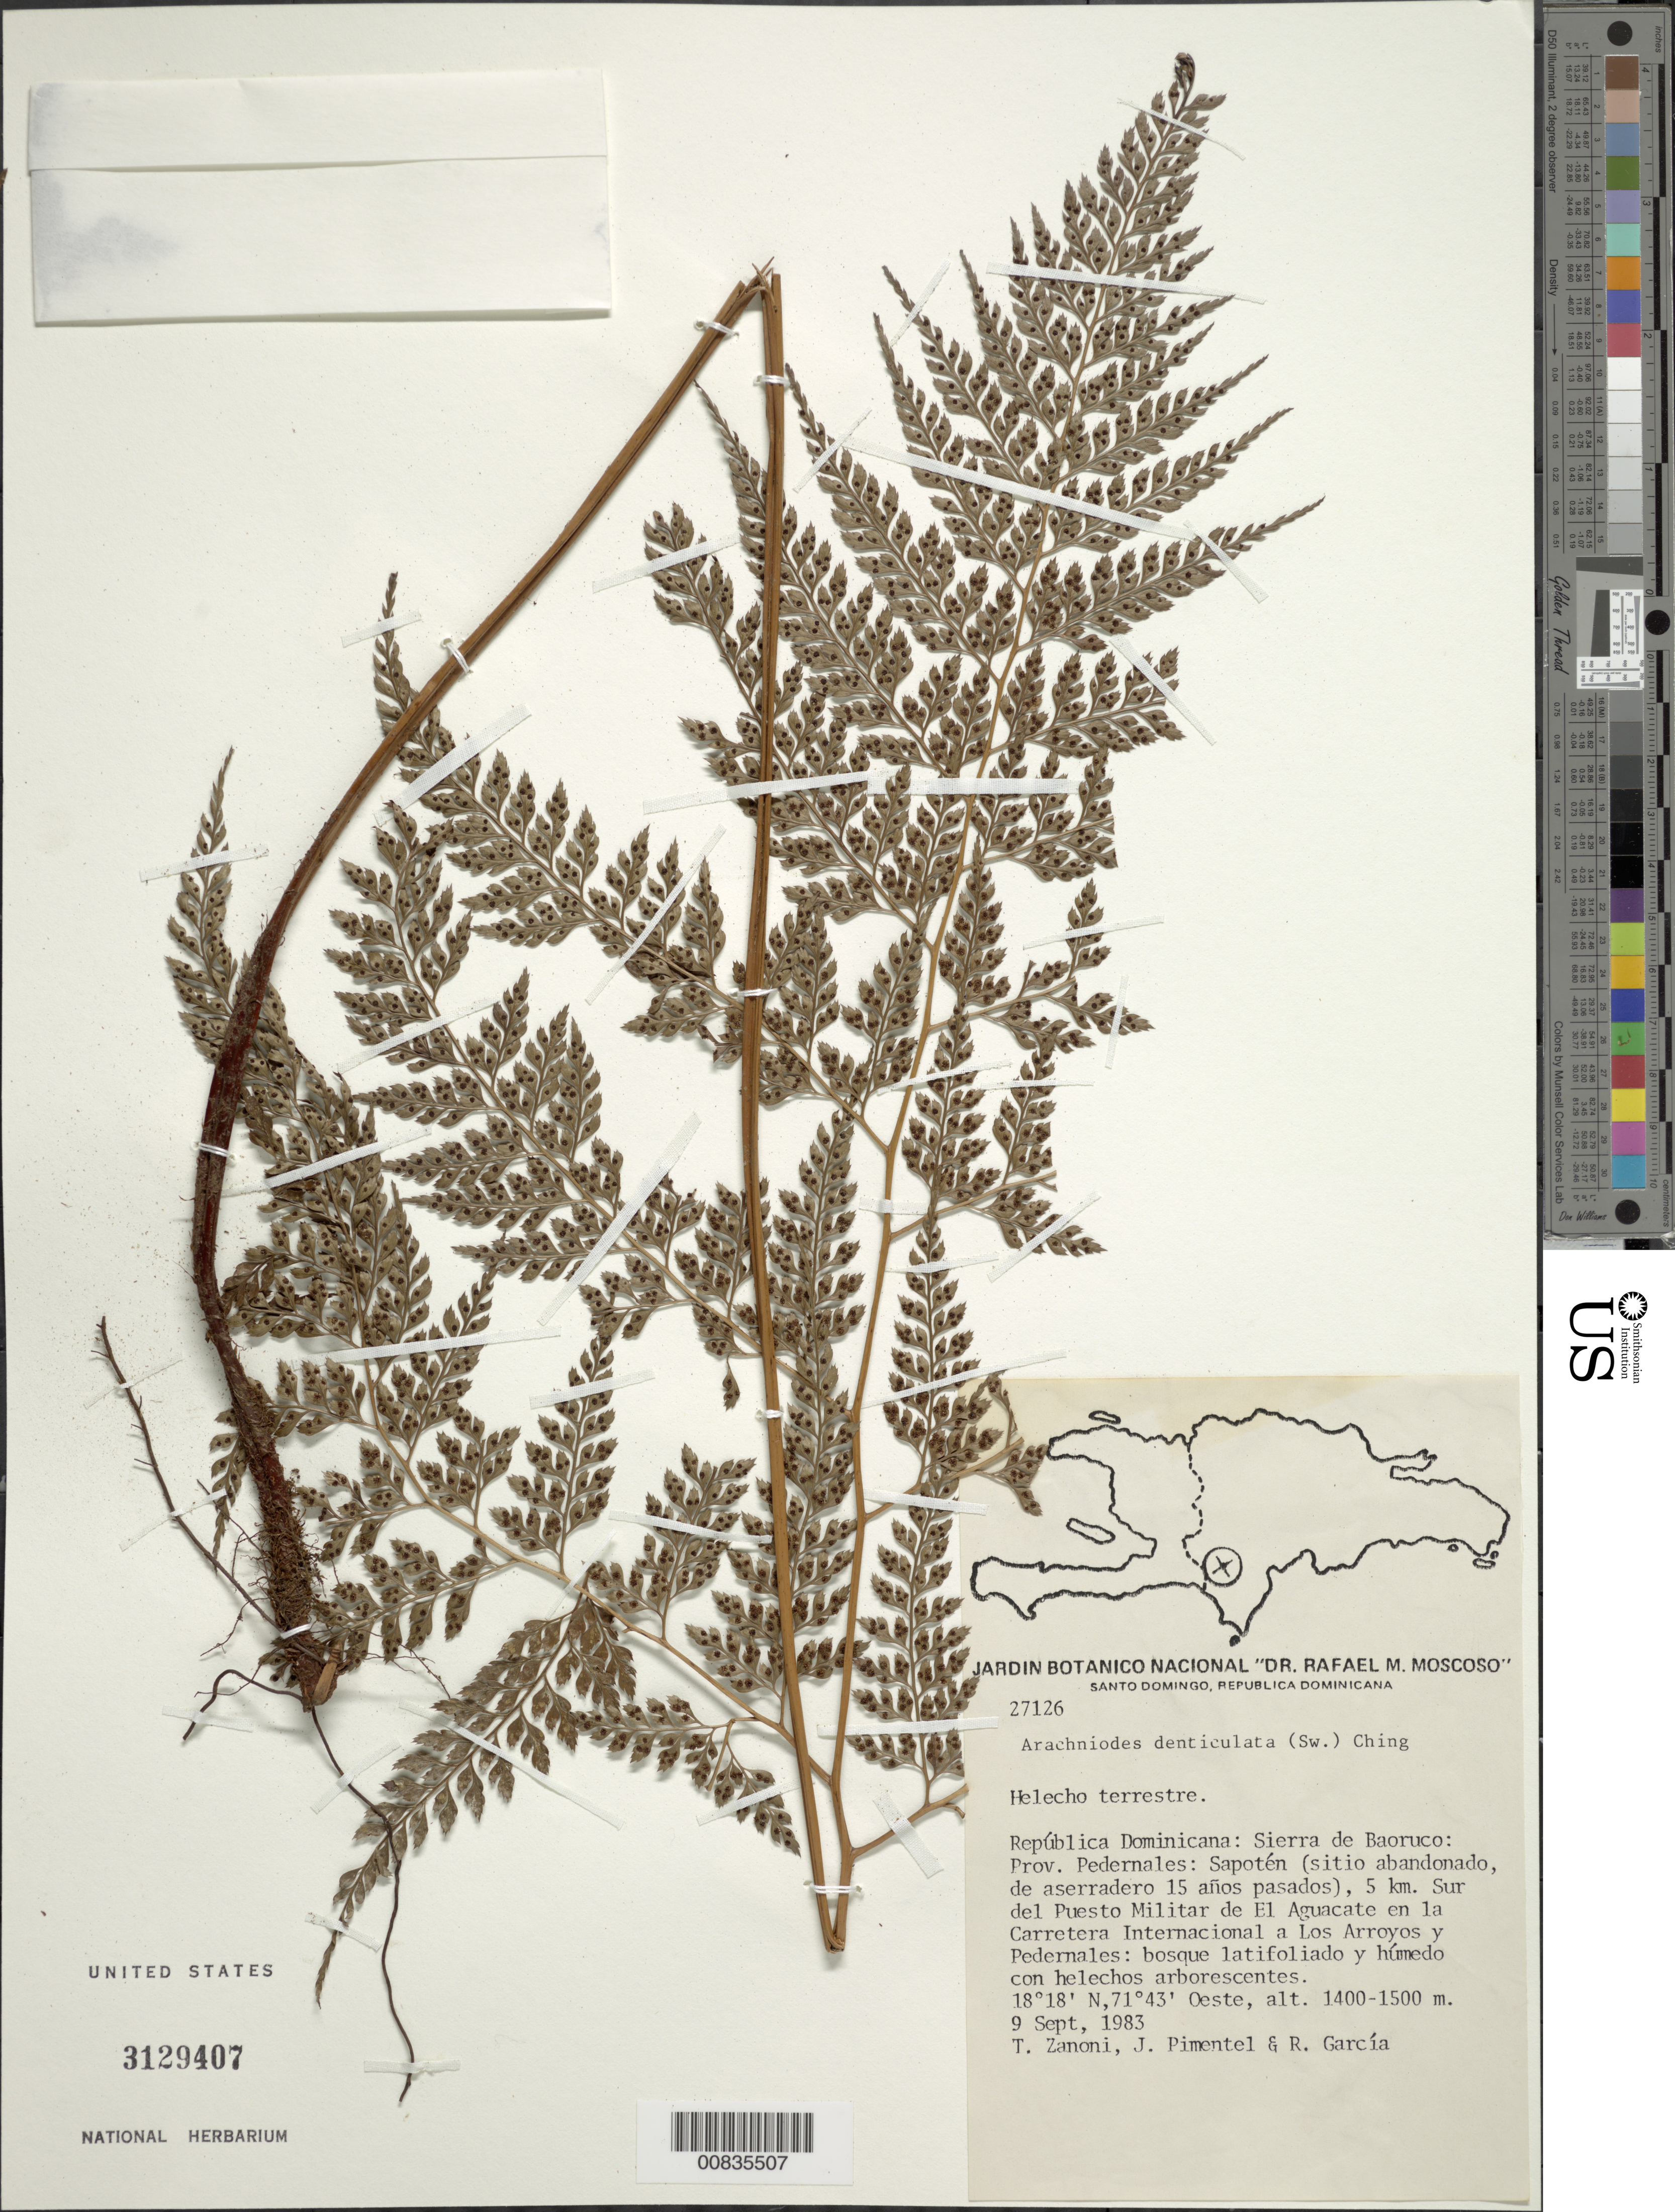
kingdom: Plantae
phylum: Tracheophyta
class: Polypodiopsida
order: Polypodiales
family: Dryopteridaceae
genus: Arachniodes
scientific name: Arachniodes denticulata var. denticulata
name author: (Sw.) Ching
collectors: T. A. Zanoni, J. Pimentel & R. G. García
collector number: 27126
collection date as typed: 09 Sep 1983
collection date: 1983-09-09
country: Dominican Republic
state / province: Pedernales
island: Hispaniola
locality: Sierra de Baoruco, Sapotén, 5 km S del Puesto Militar de El Aguacate, Carretera Internacional a Los Arroyos y Pedernales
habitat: Bosque latifoliado y húmedo, helechos arborescentes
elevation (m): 1400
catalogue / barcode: US 3129407